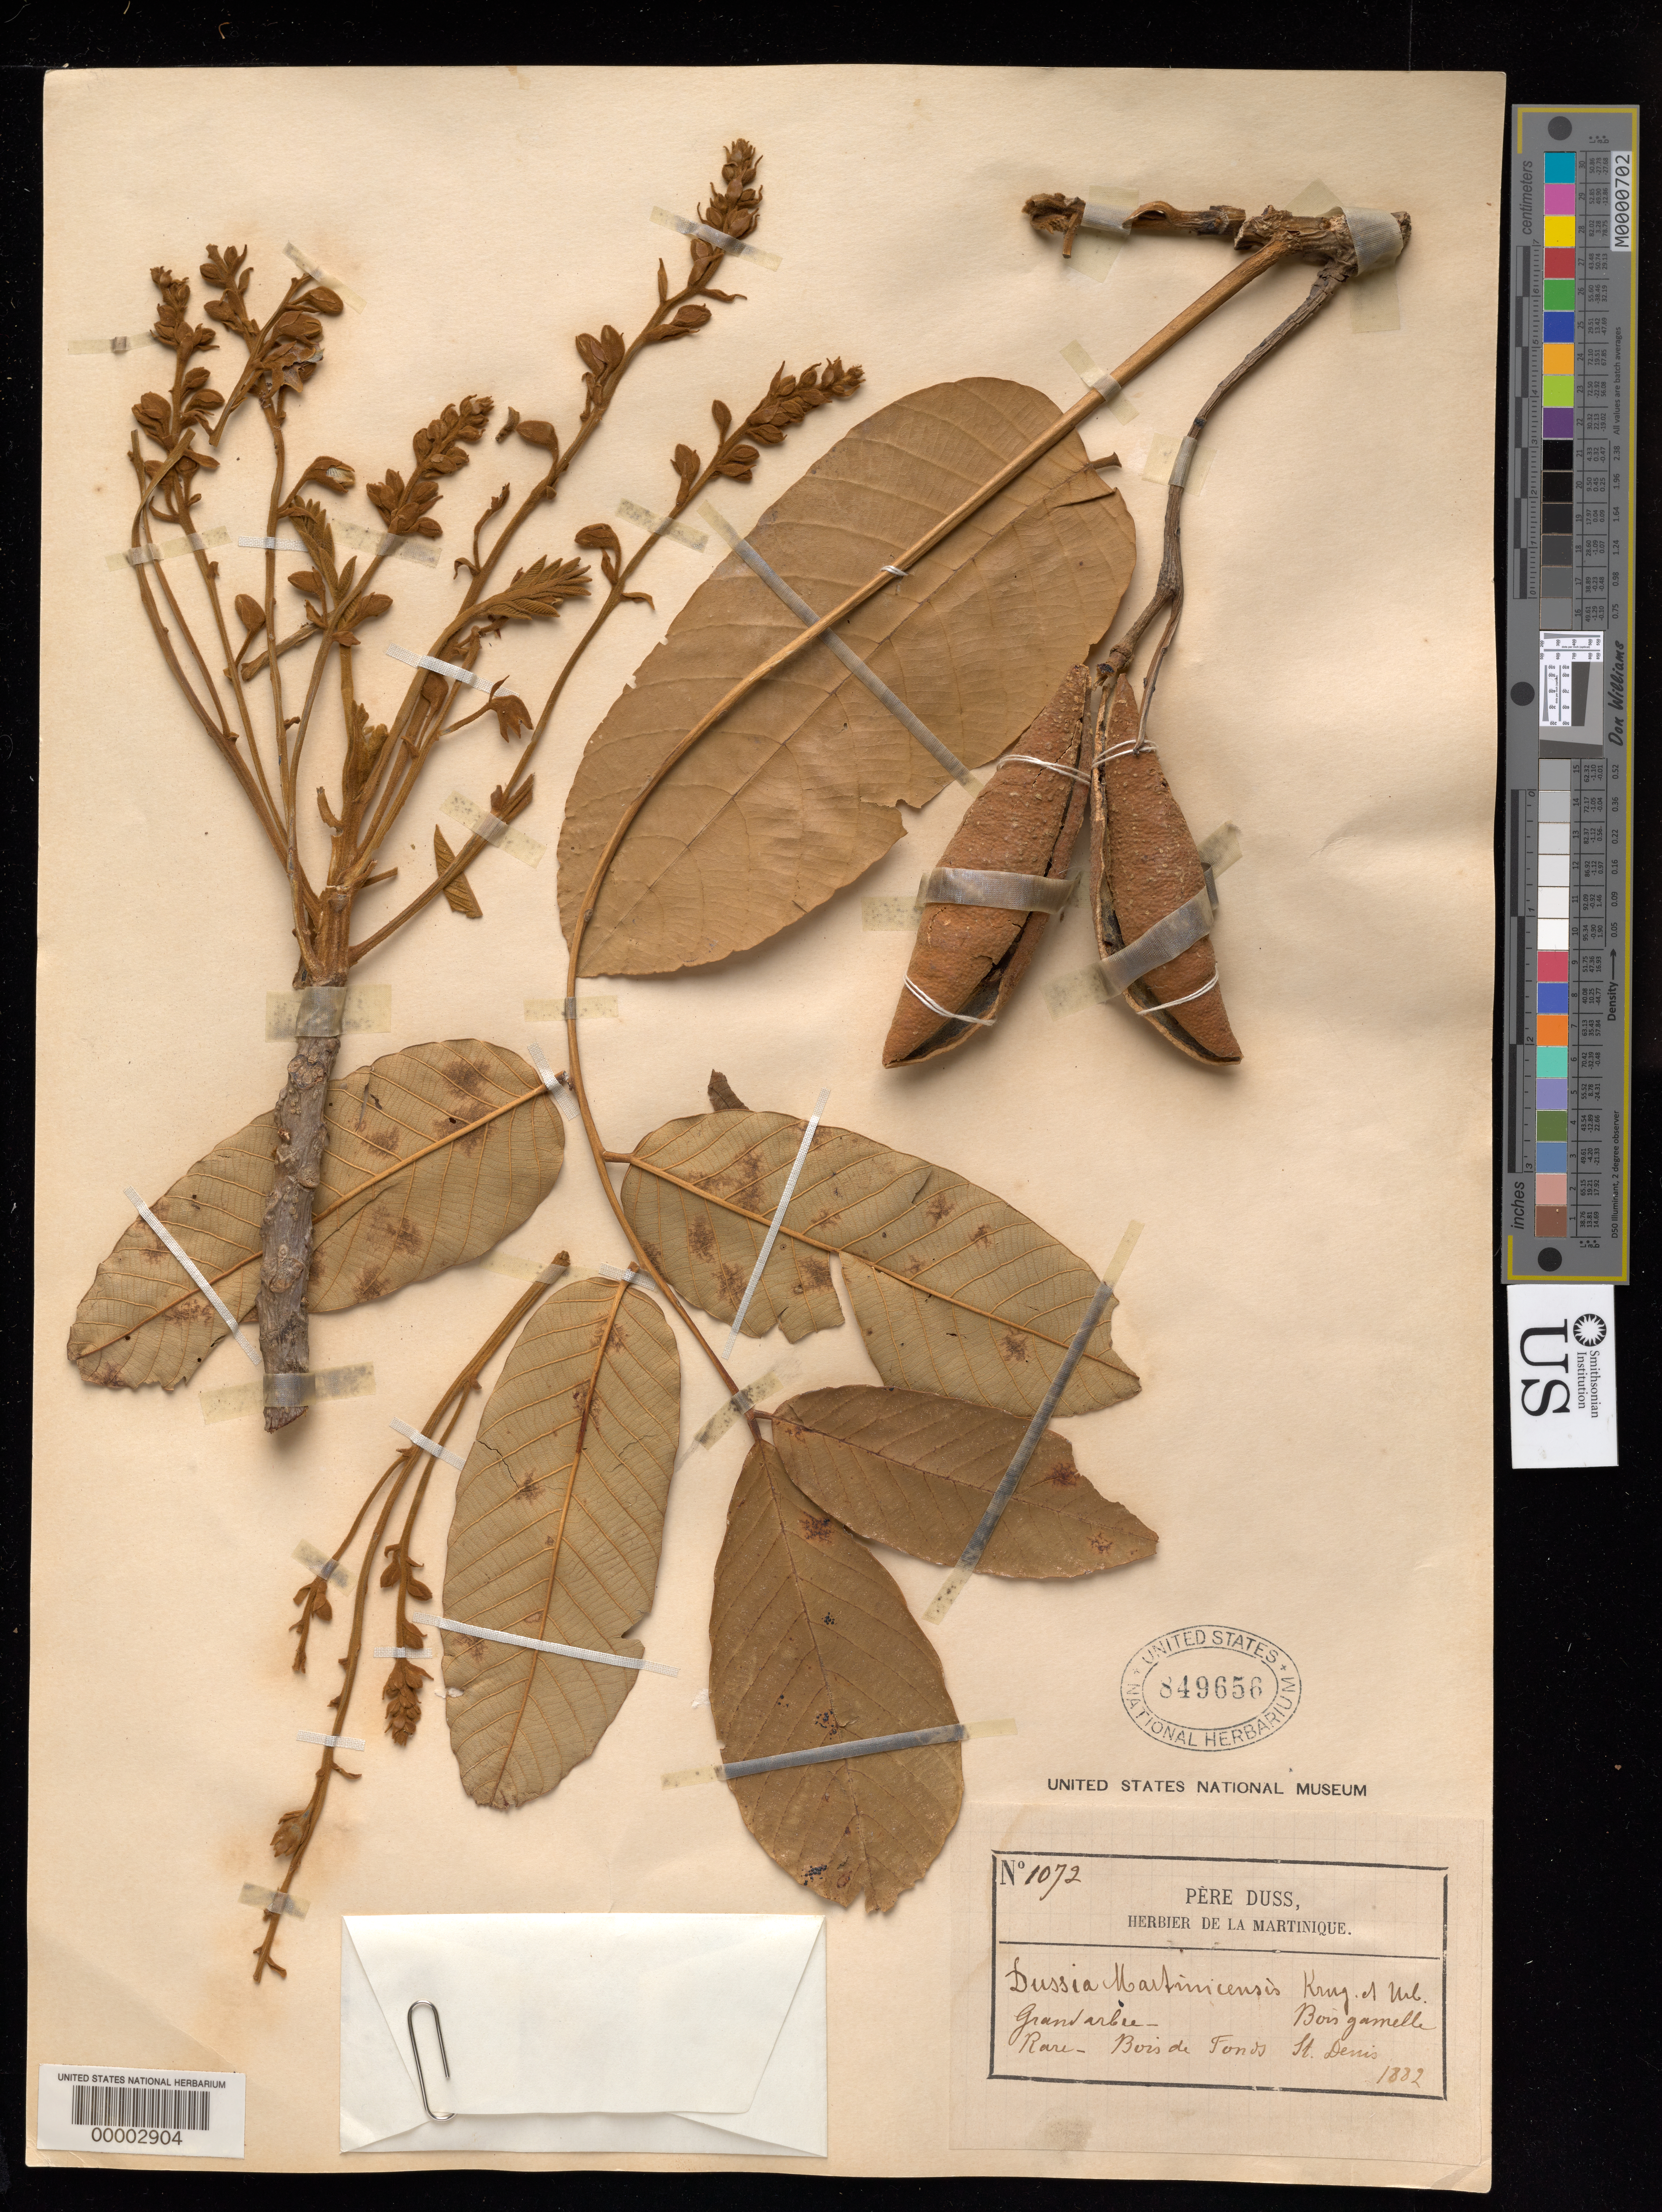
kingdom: Plantae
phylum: Tracheophyta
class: Magnoliopsida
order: Fabales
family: Fabaceae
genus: Dussia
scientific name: Dussia martinicensis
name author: Krug & Urb. ex Taub.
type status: Lectotype; Original Material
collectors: Père Duss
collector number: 1072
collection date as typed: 1882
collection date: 1882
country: Martinique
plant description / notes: Presumably original material but protologue does not directly cite any collections; interpreted as effectively lectotypified by Rudd (1968, first-step lectotypification, citing this collection with "isotypes" at NY, US)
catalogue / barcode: US 849656